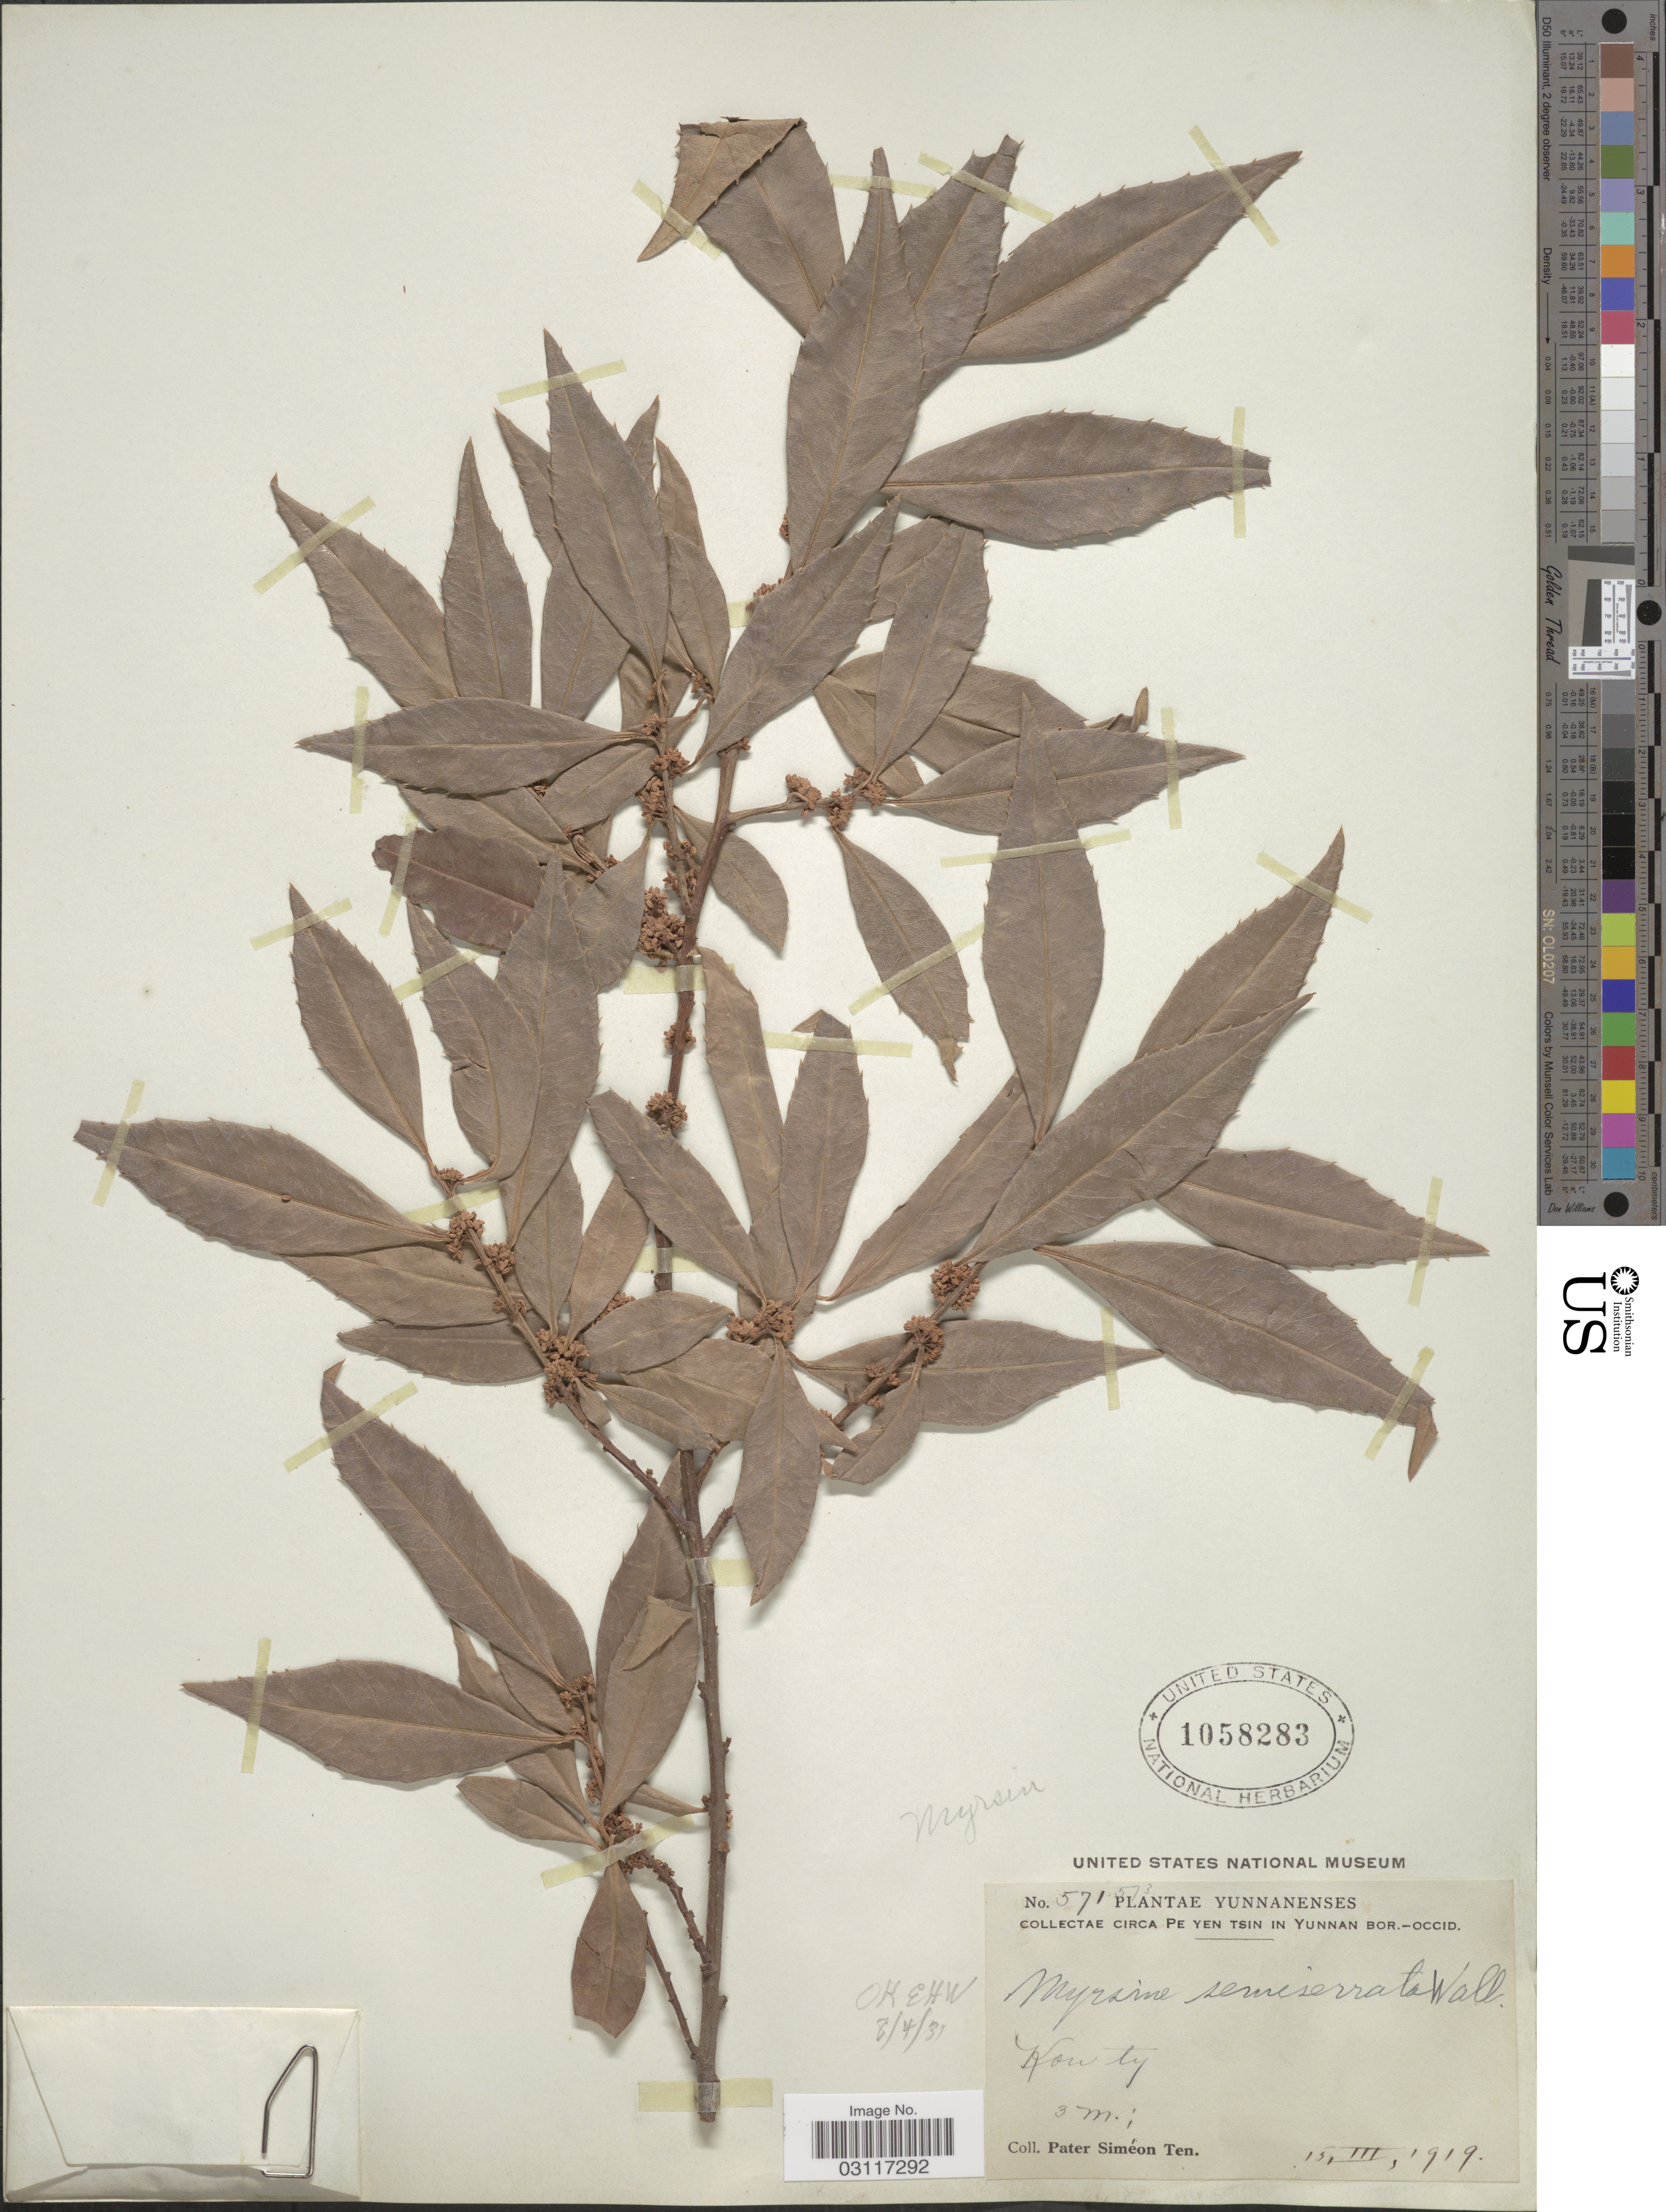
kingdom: Plantae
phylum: Tracheophyta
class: Magnoliopsida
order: Ericales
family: Primulaceae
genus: Myrsine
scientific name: Myrsine semiserrata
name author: Wall.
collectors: P. S. Ten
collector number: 571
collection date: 1919-03-15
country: China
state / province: Yunnan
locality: Yunnanenses. Circa Pe Yen Tsin in Yunnan Bor.-Occid. Kou ty.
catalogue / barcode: US 1058283